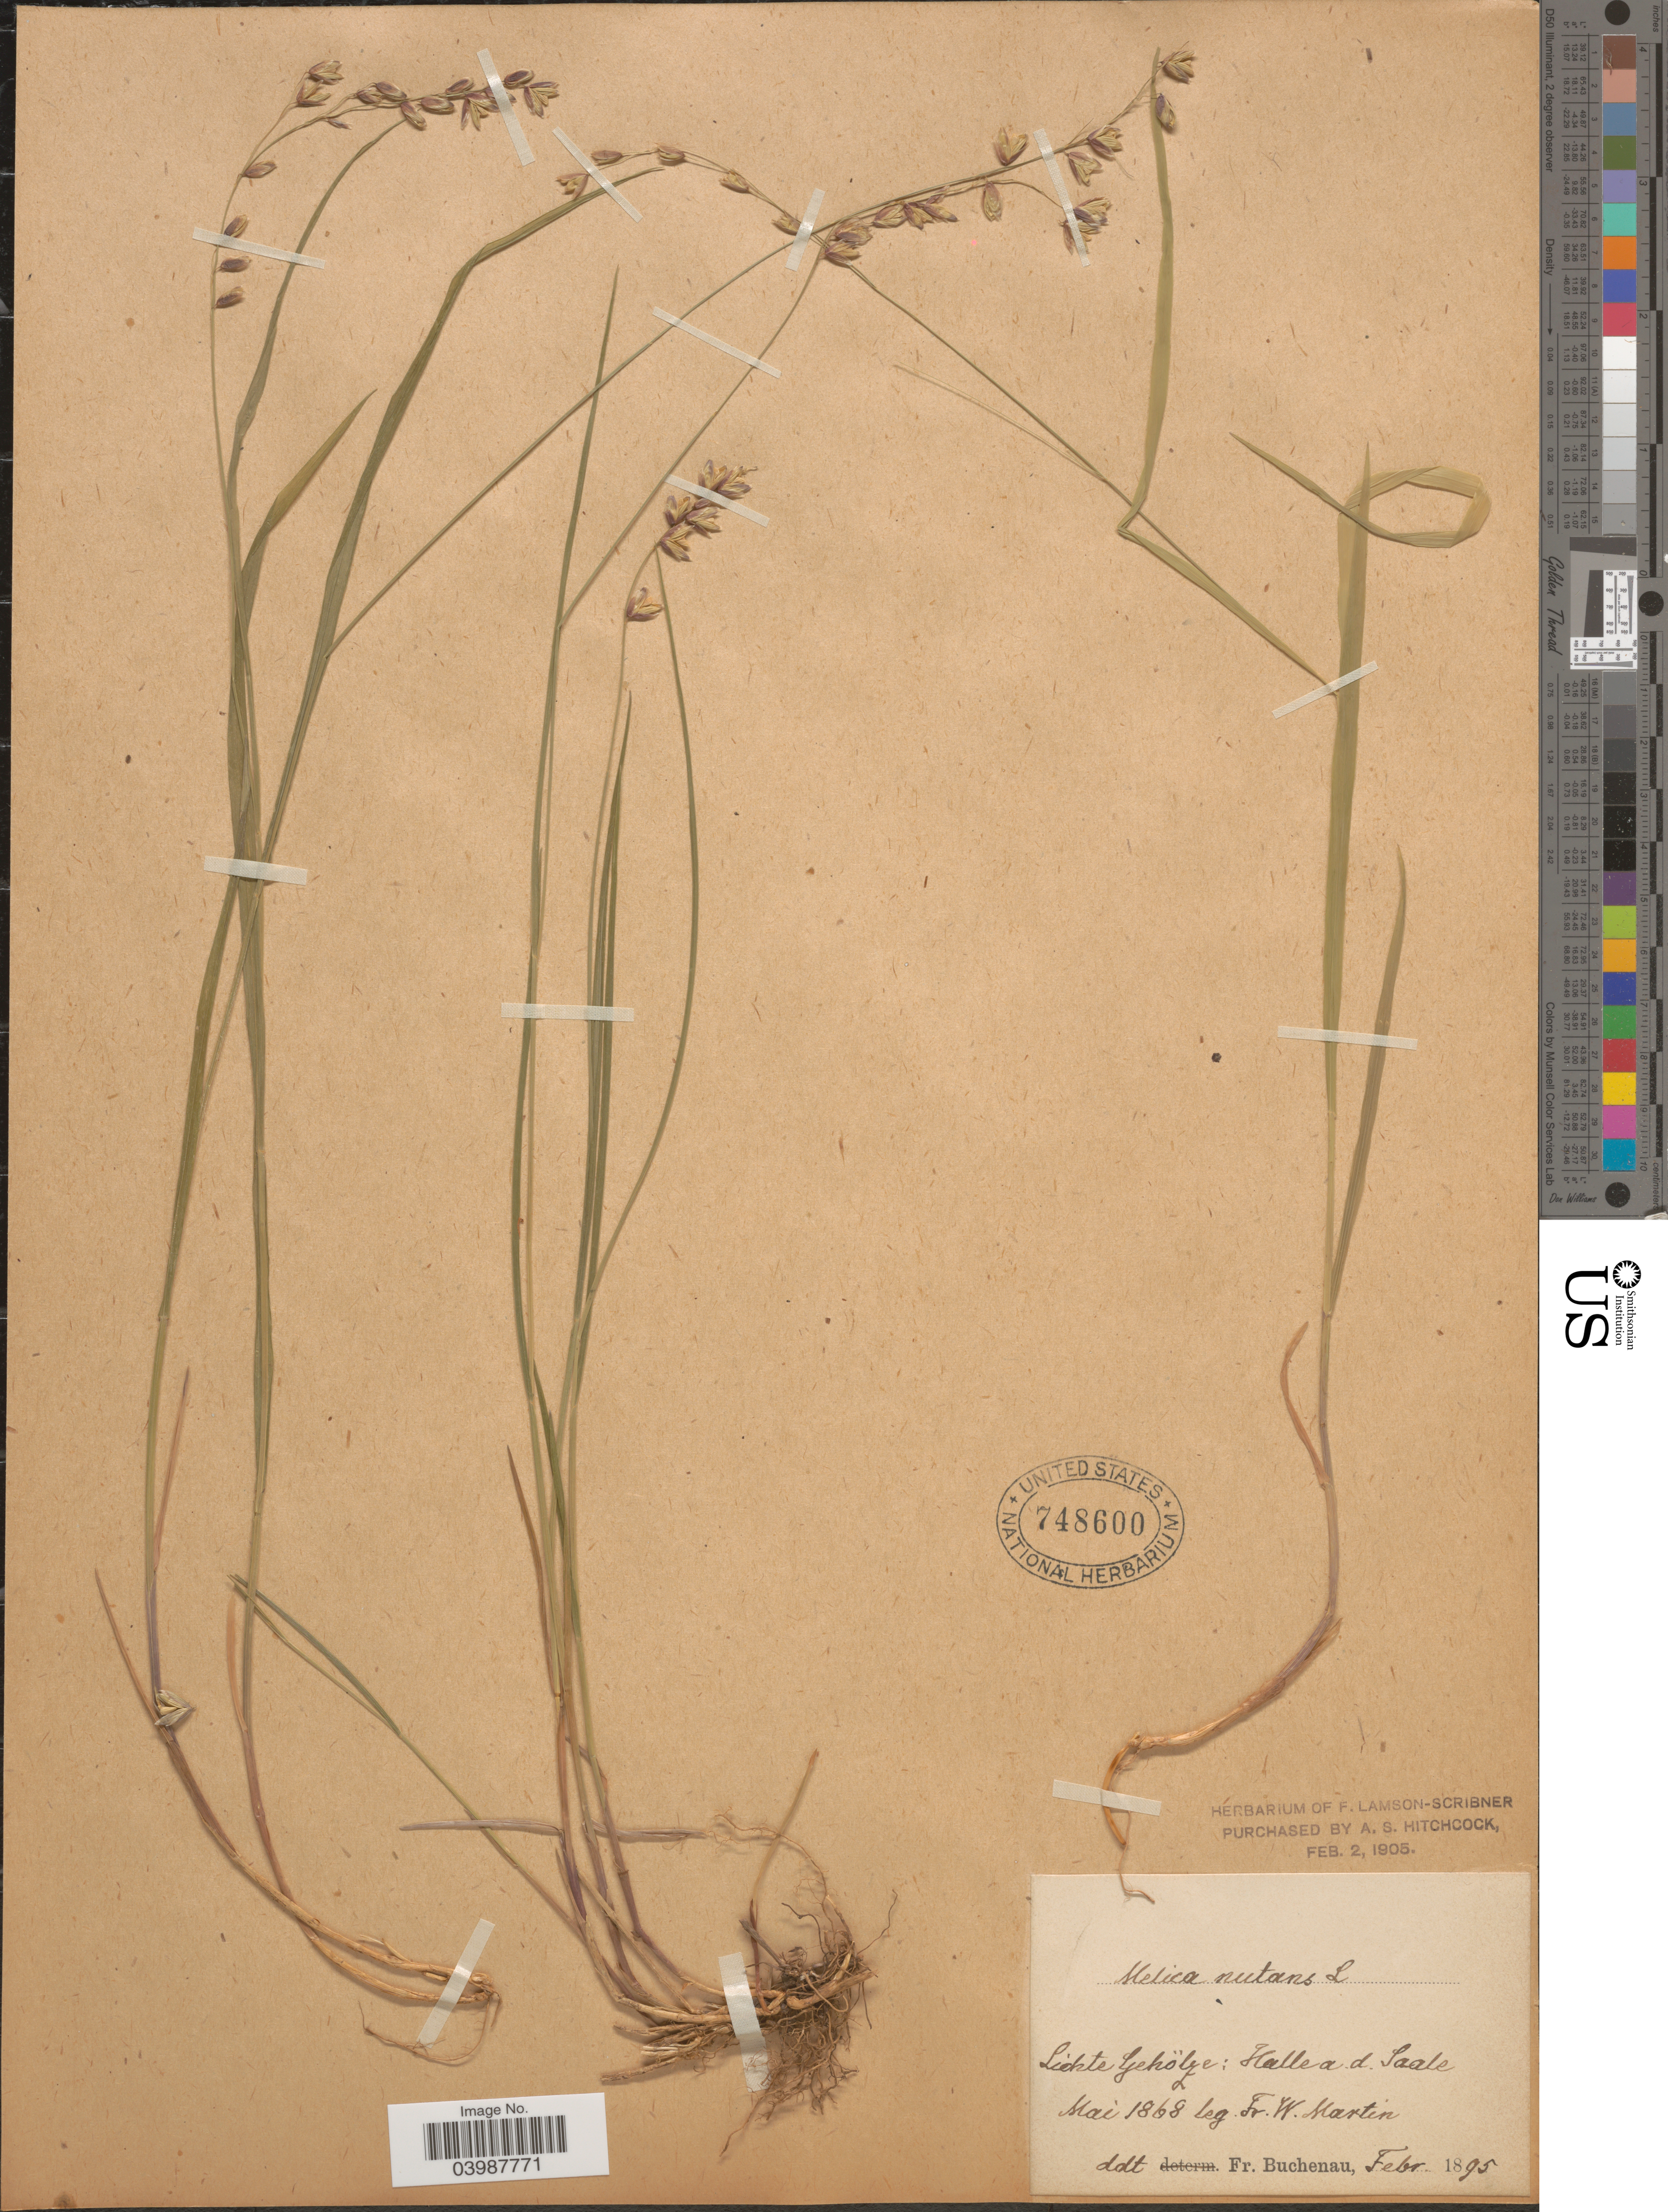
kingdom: Plantae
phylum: Tracheophyta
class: Liliopsida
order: Poales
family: Poaceae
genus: Melica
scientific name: Melica nutans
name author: L.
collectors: F. Martin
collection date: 1868-05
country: Germany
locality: Lichte Gehölze: Hallea d. Saale.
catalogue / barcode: US 748600